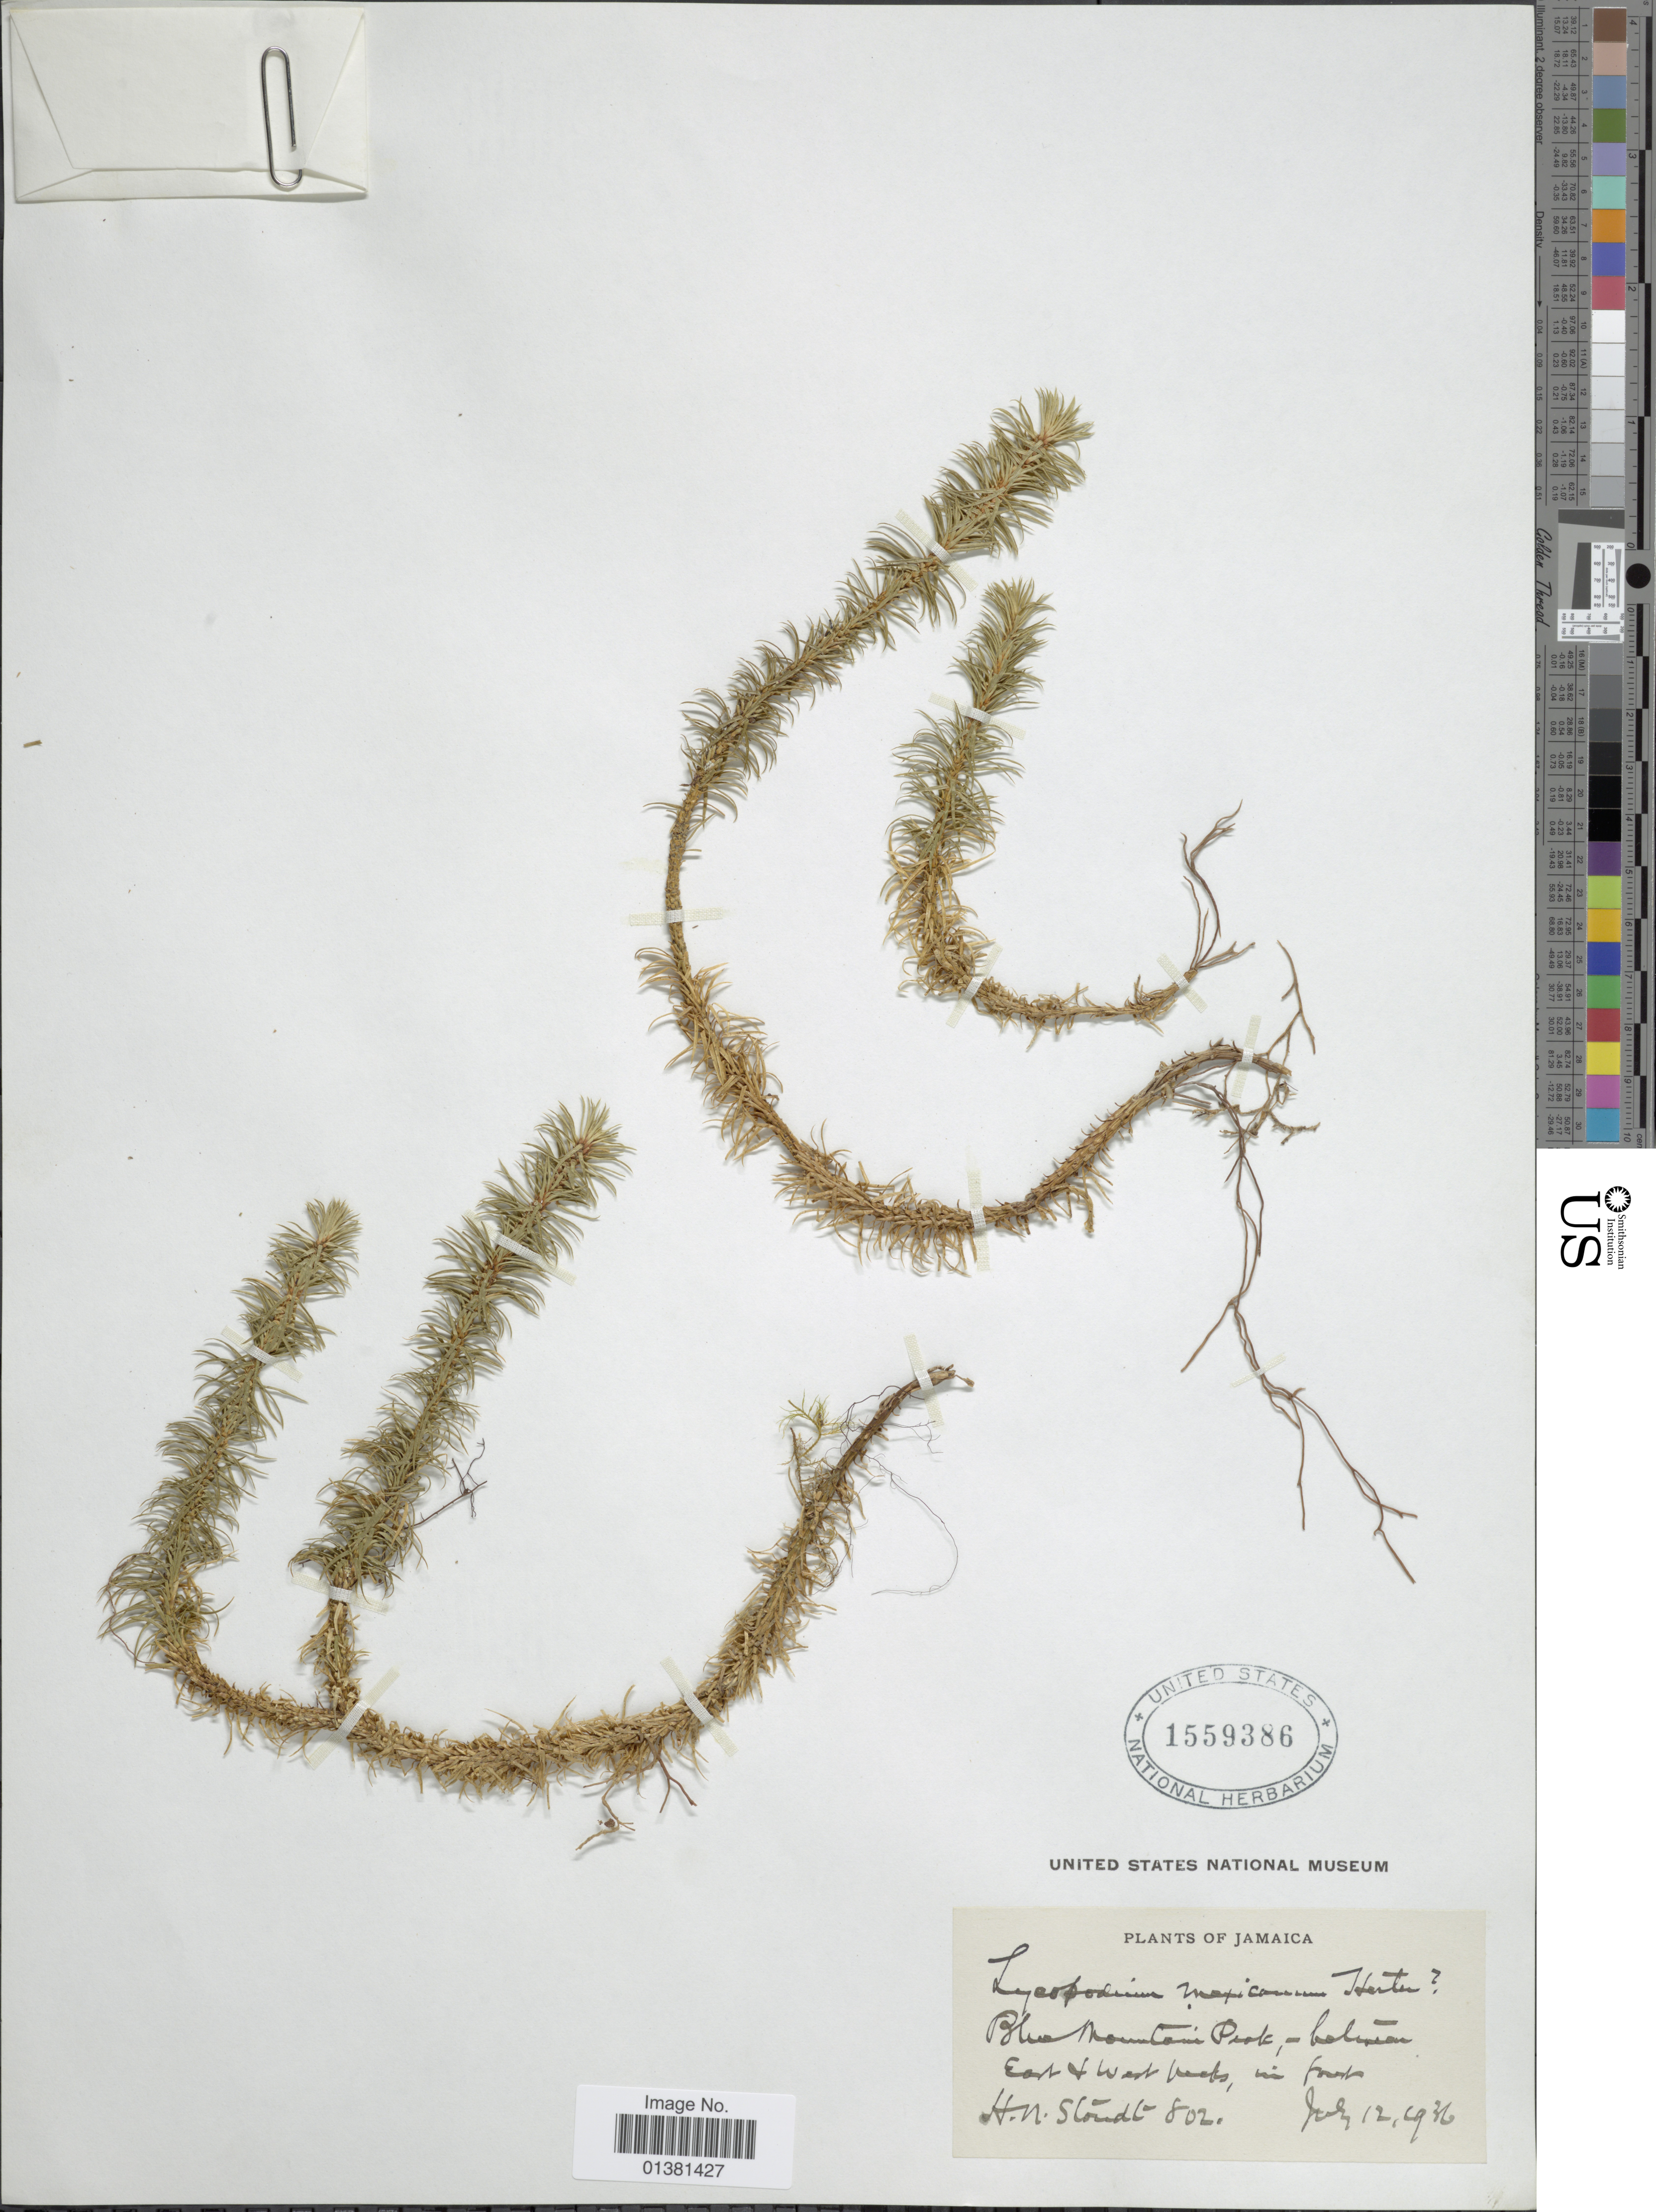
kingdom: Plantae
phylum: Tracheophyta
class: Lycopodiopsida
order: Lycopodiales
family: Lycopodiaceae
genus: Phlegmariurus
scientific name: Phlegmariurus mexicanus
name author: (Herter) B. Øllg.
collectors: H. Stoudt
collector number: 802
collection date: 1936-07-12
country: Jamaica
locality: Blue Mountain Peak, between East & West peaks, in forest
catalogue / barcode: US 1559386